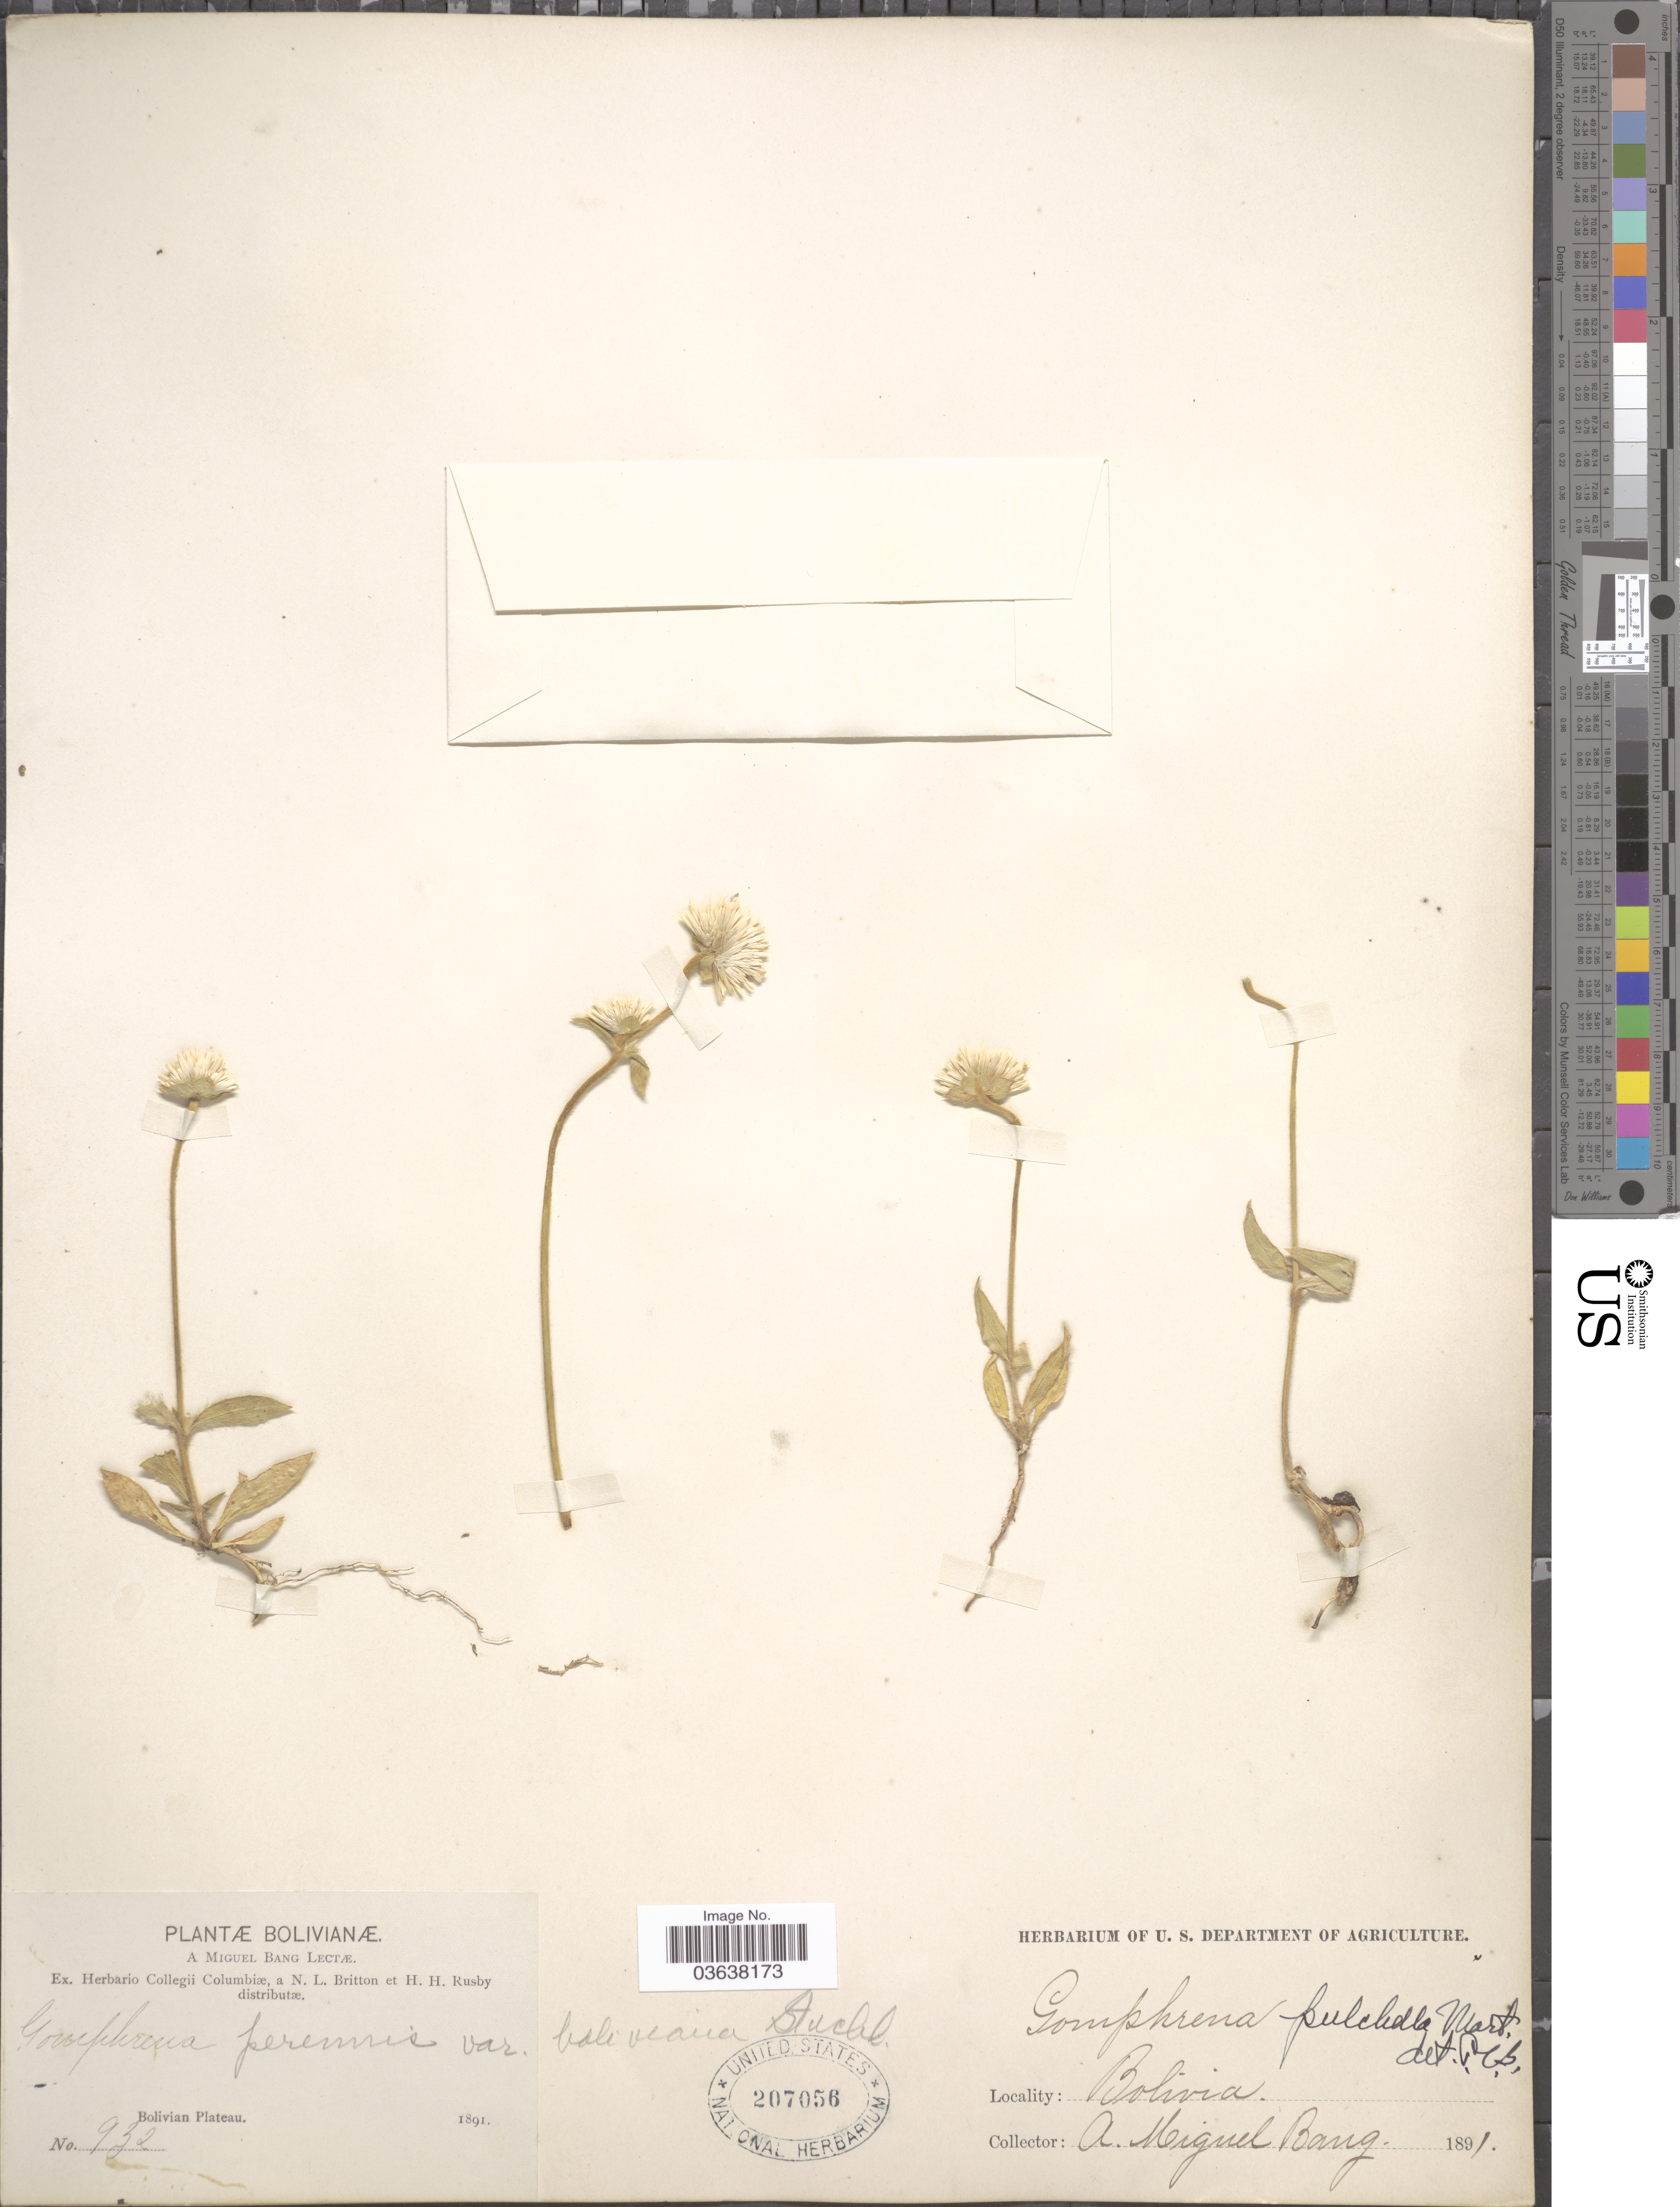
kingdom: Plantae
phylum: Tracheophyta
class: Magnoliopsida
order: Caryophyllales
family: Amaranthaceae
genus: Gomphrena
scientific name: Gomphrena pulchella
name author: Mart.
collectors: M. Bang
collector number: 932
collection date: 1891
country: Bolivia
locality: Bolivian Plateau.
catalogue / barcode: US 207056